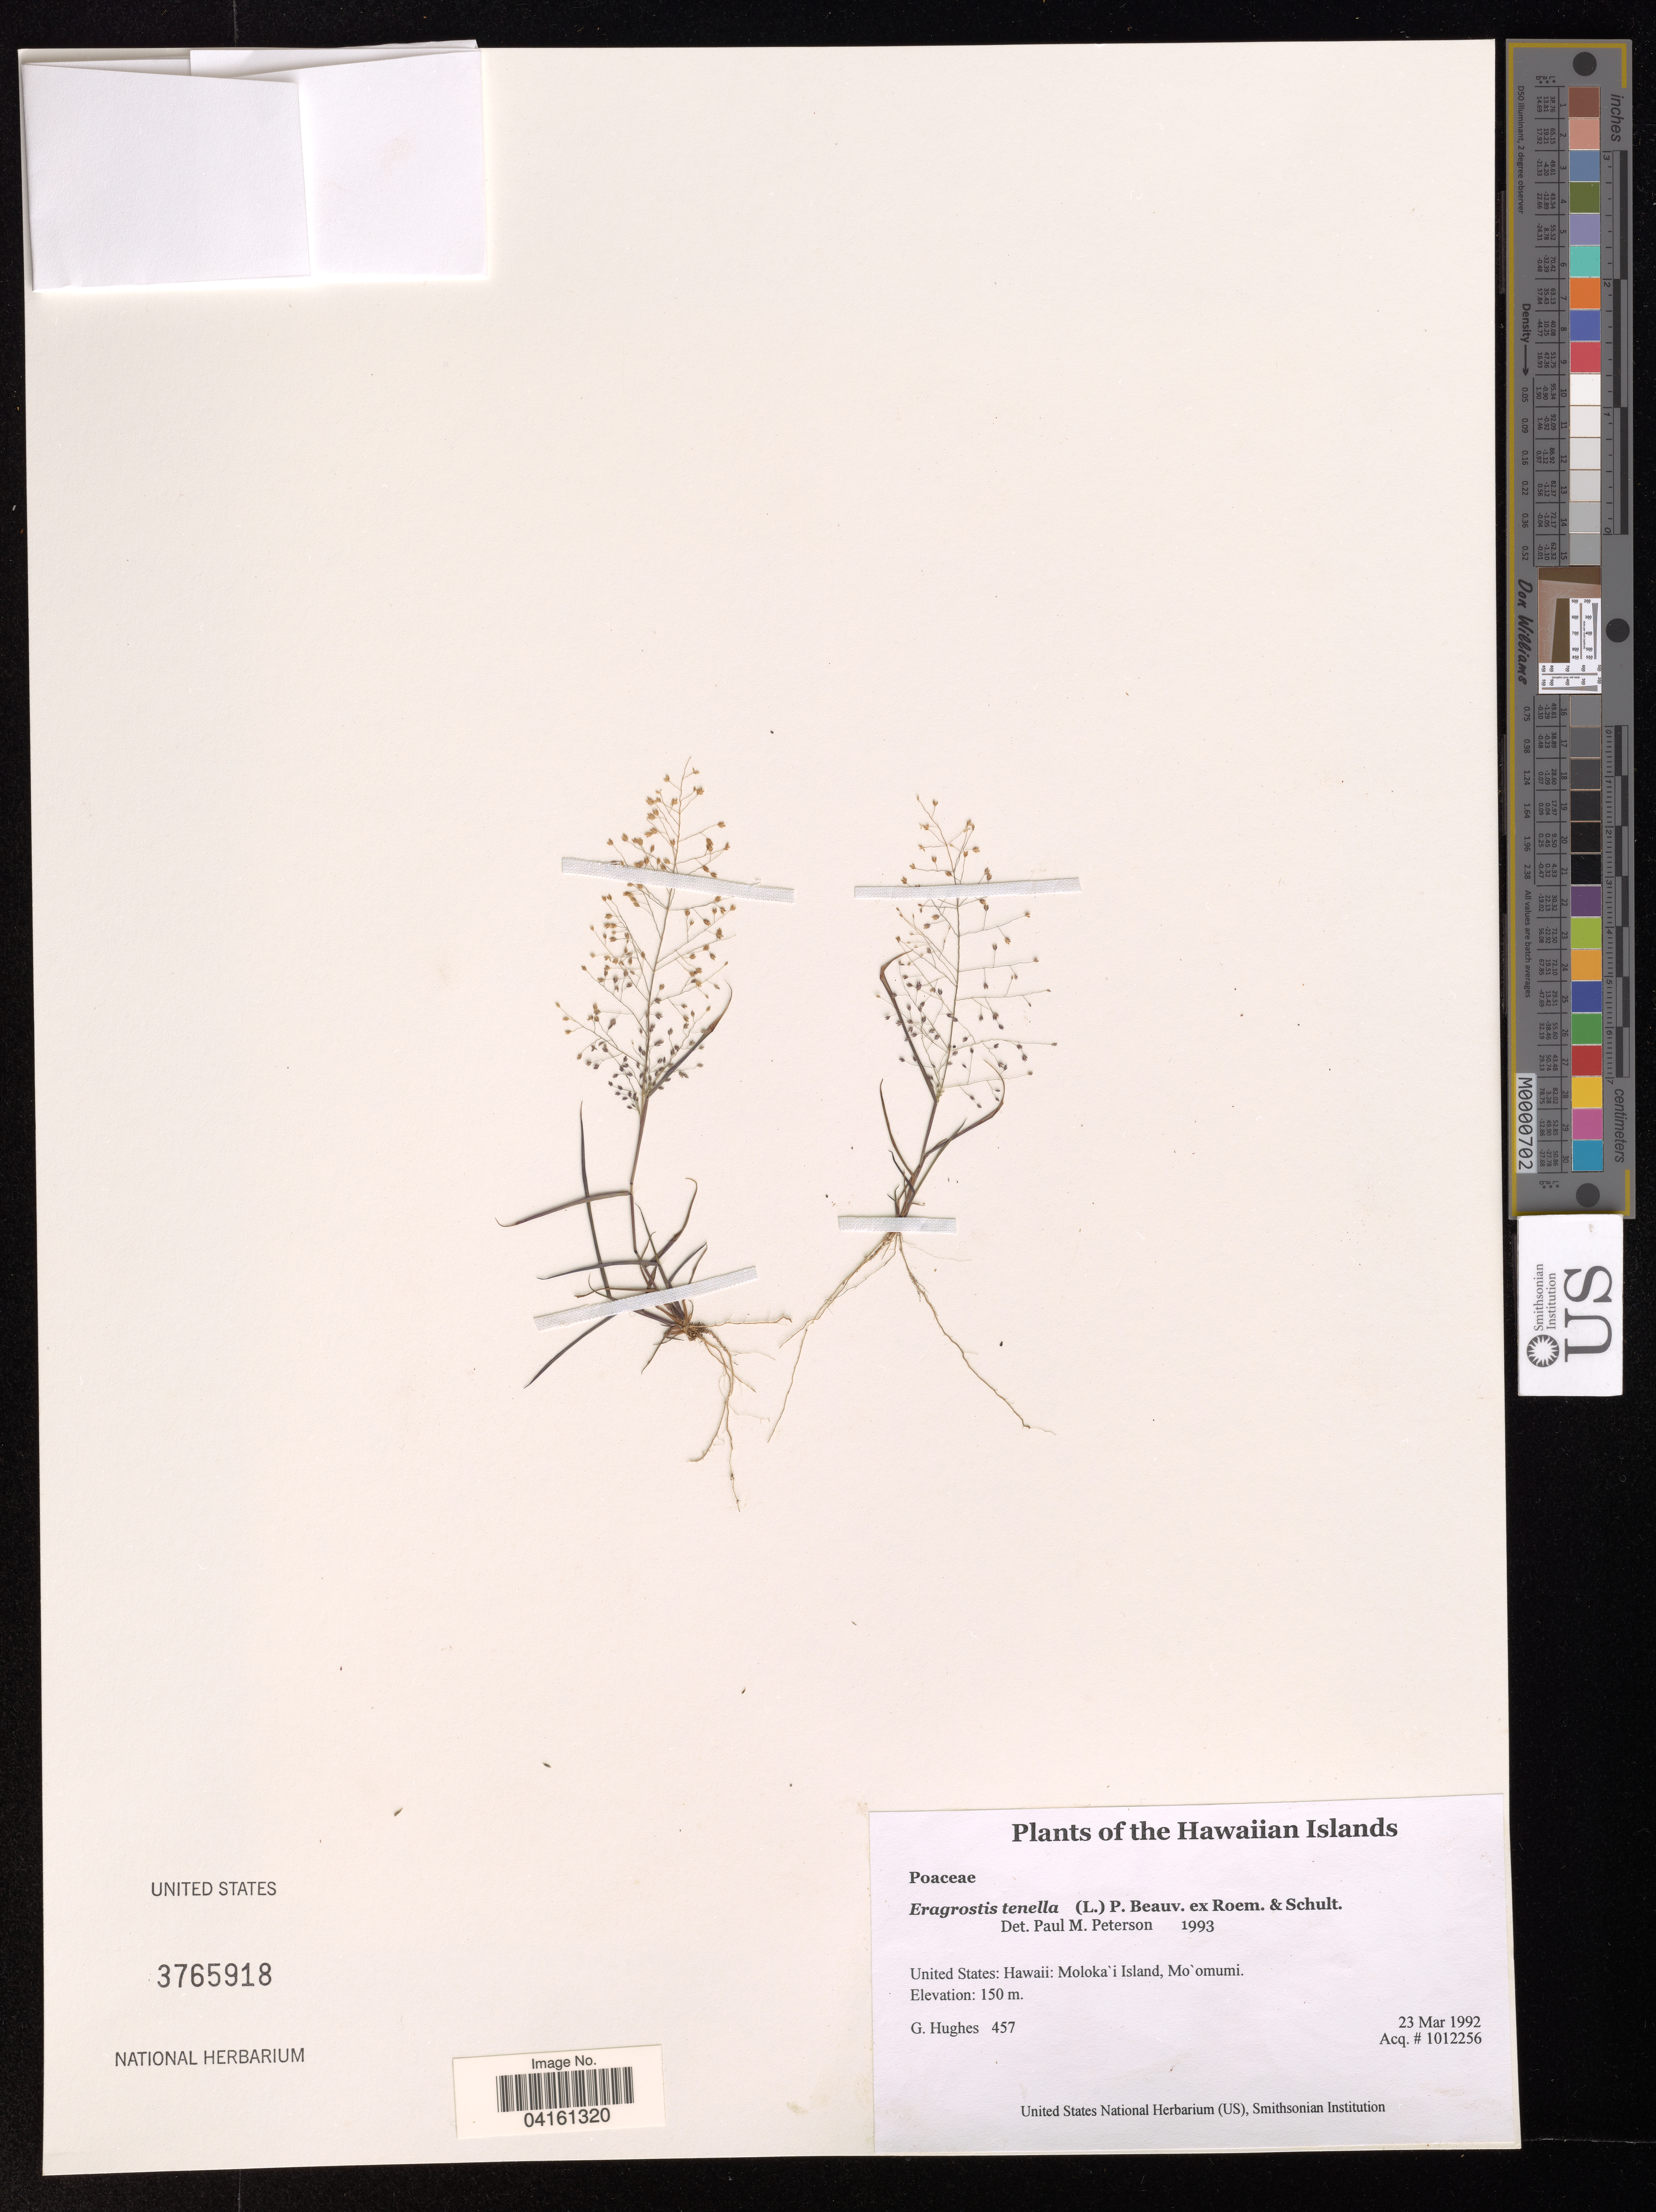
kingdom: Plantae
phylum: Tracheophyta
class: Liliopsida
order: Poales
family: Poaceae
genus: Eragrostis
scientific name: Eragrostis tenella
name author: (L.) P. Beauv. ex Roem. & Schult.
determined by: Peterson, Paul M., (BOT), Smithsonian Institution - National Museum of Natural History (UNITED STATES)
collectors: G. Hughes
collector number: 457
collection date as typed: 3-23-92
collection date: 1992-03-23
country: United States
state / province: Hawaii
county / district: Maui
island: Moloka'i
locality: Mo'omumi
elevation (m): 150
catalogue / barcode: US 3765918